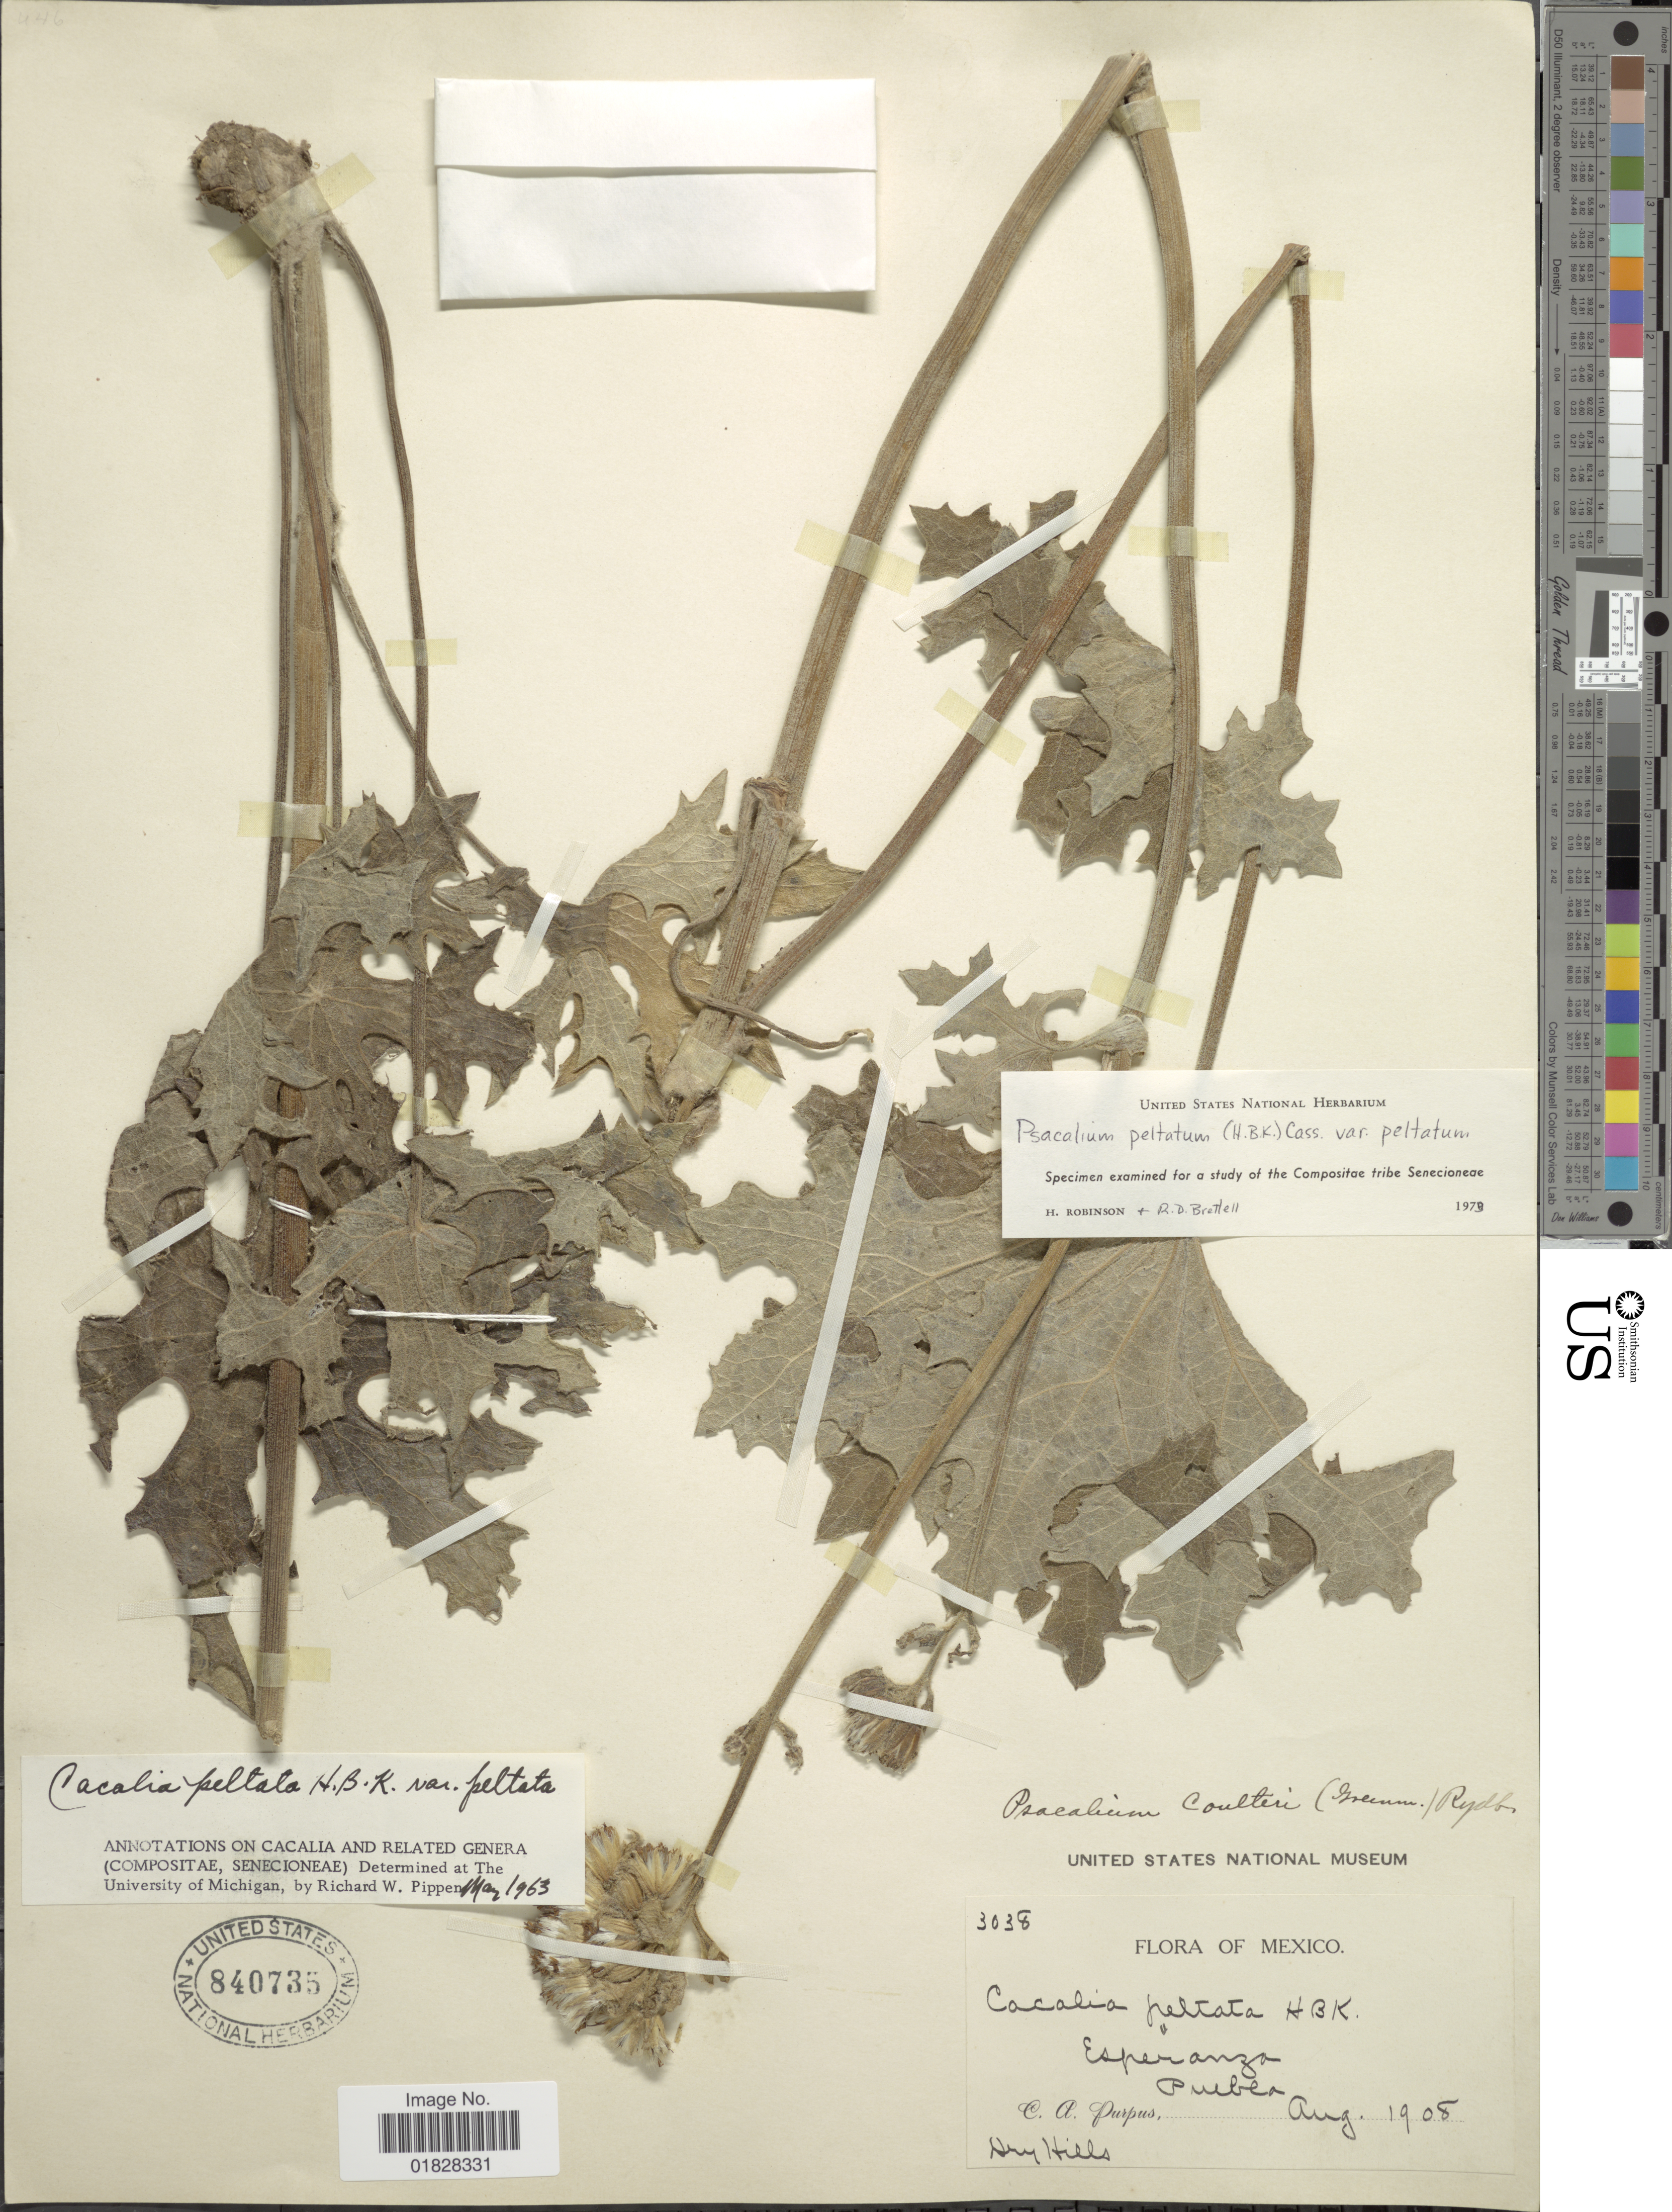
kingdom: Plantae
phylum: Tracheophyta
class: Magnoliopsida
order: Asterales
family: Asteraceae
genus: Psacalium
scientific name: Psacalium peltatum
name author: Cass.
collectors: C. A. Purpus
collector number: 3038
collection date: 1908-08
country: Mexico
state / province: Puebla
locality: Esperanza. Puebla. Dry Hills.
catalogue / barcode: US 840735